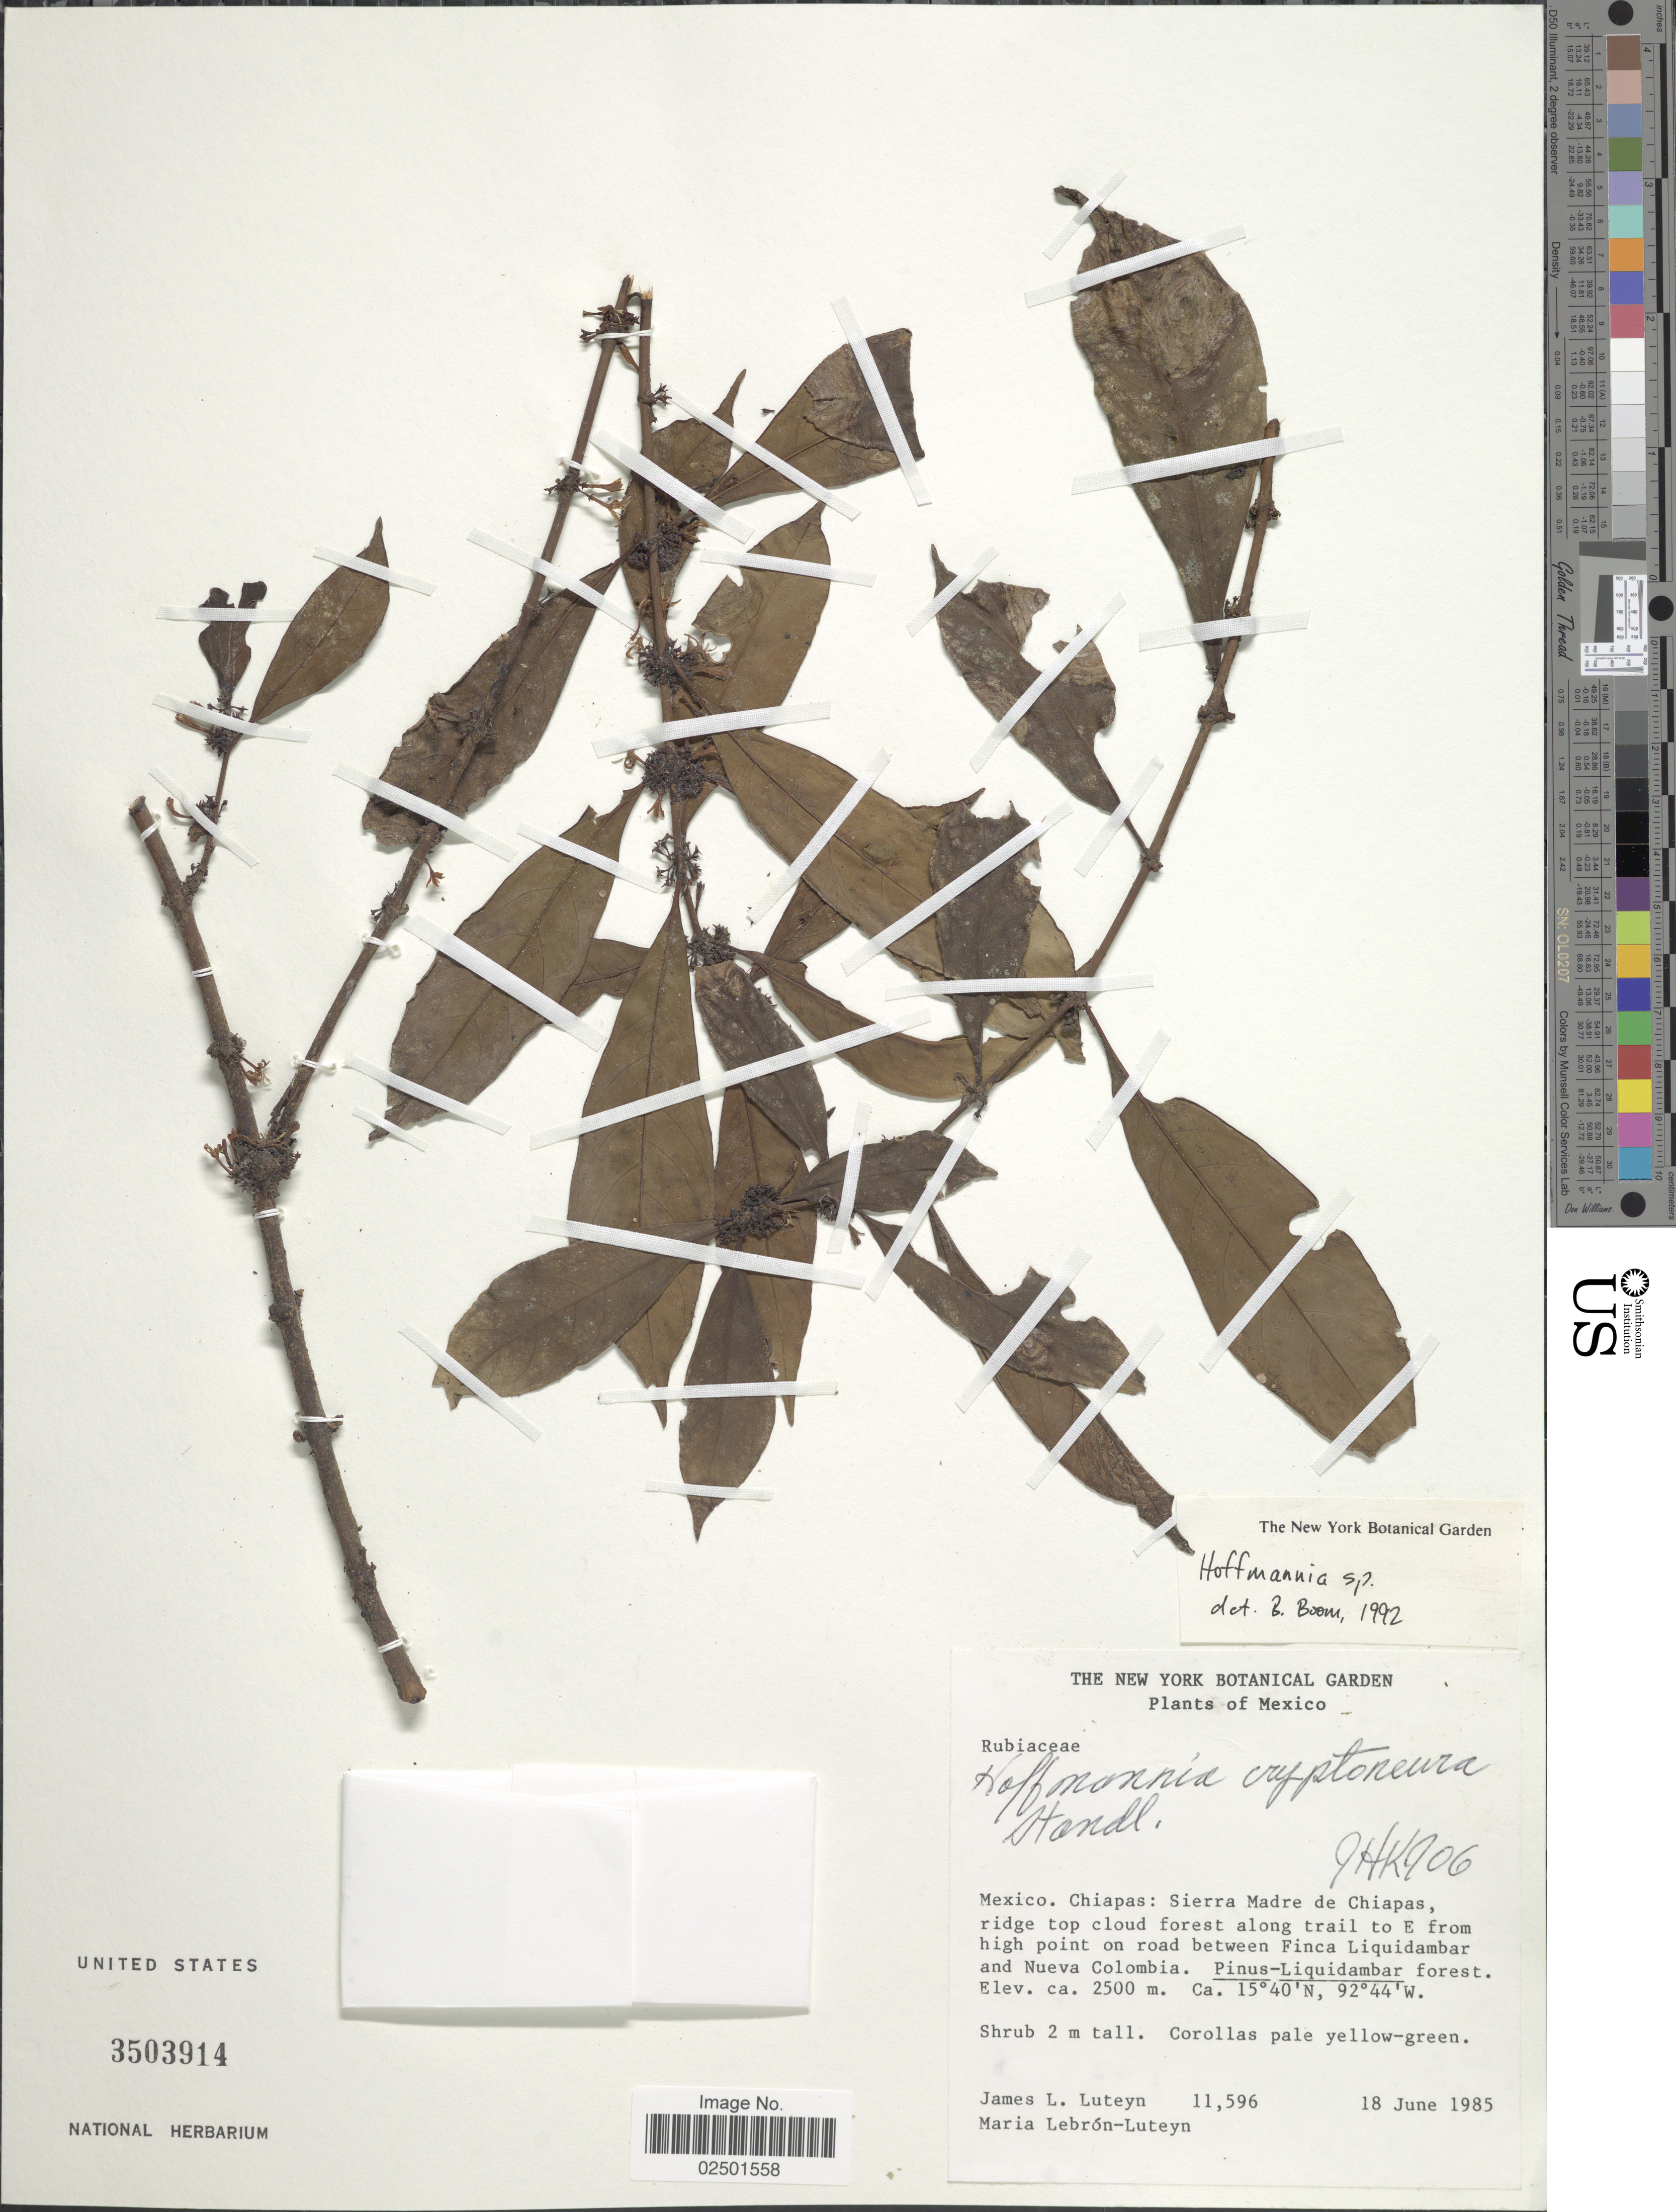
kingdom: Plantae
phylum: Tracheophyta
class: Magnoliopsida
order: Gentianales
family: Rubiaceae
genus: Hoffmannia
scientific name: Hoffmannia cryptoneura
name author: Standl.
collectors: J. L. Luteyn & M. L. Lebrón-Luteyn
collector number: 11596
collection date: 1985-06-18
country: Mexico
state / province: Chiapas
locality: Sierra Madre de Chiapas, ridge top cloud forest along trail to E from high point on road between Finca Liquidambar and Nueva Colombia. Pinus-Liquidambar forest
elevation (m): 2500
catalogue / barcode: US 3503914